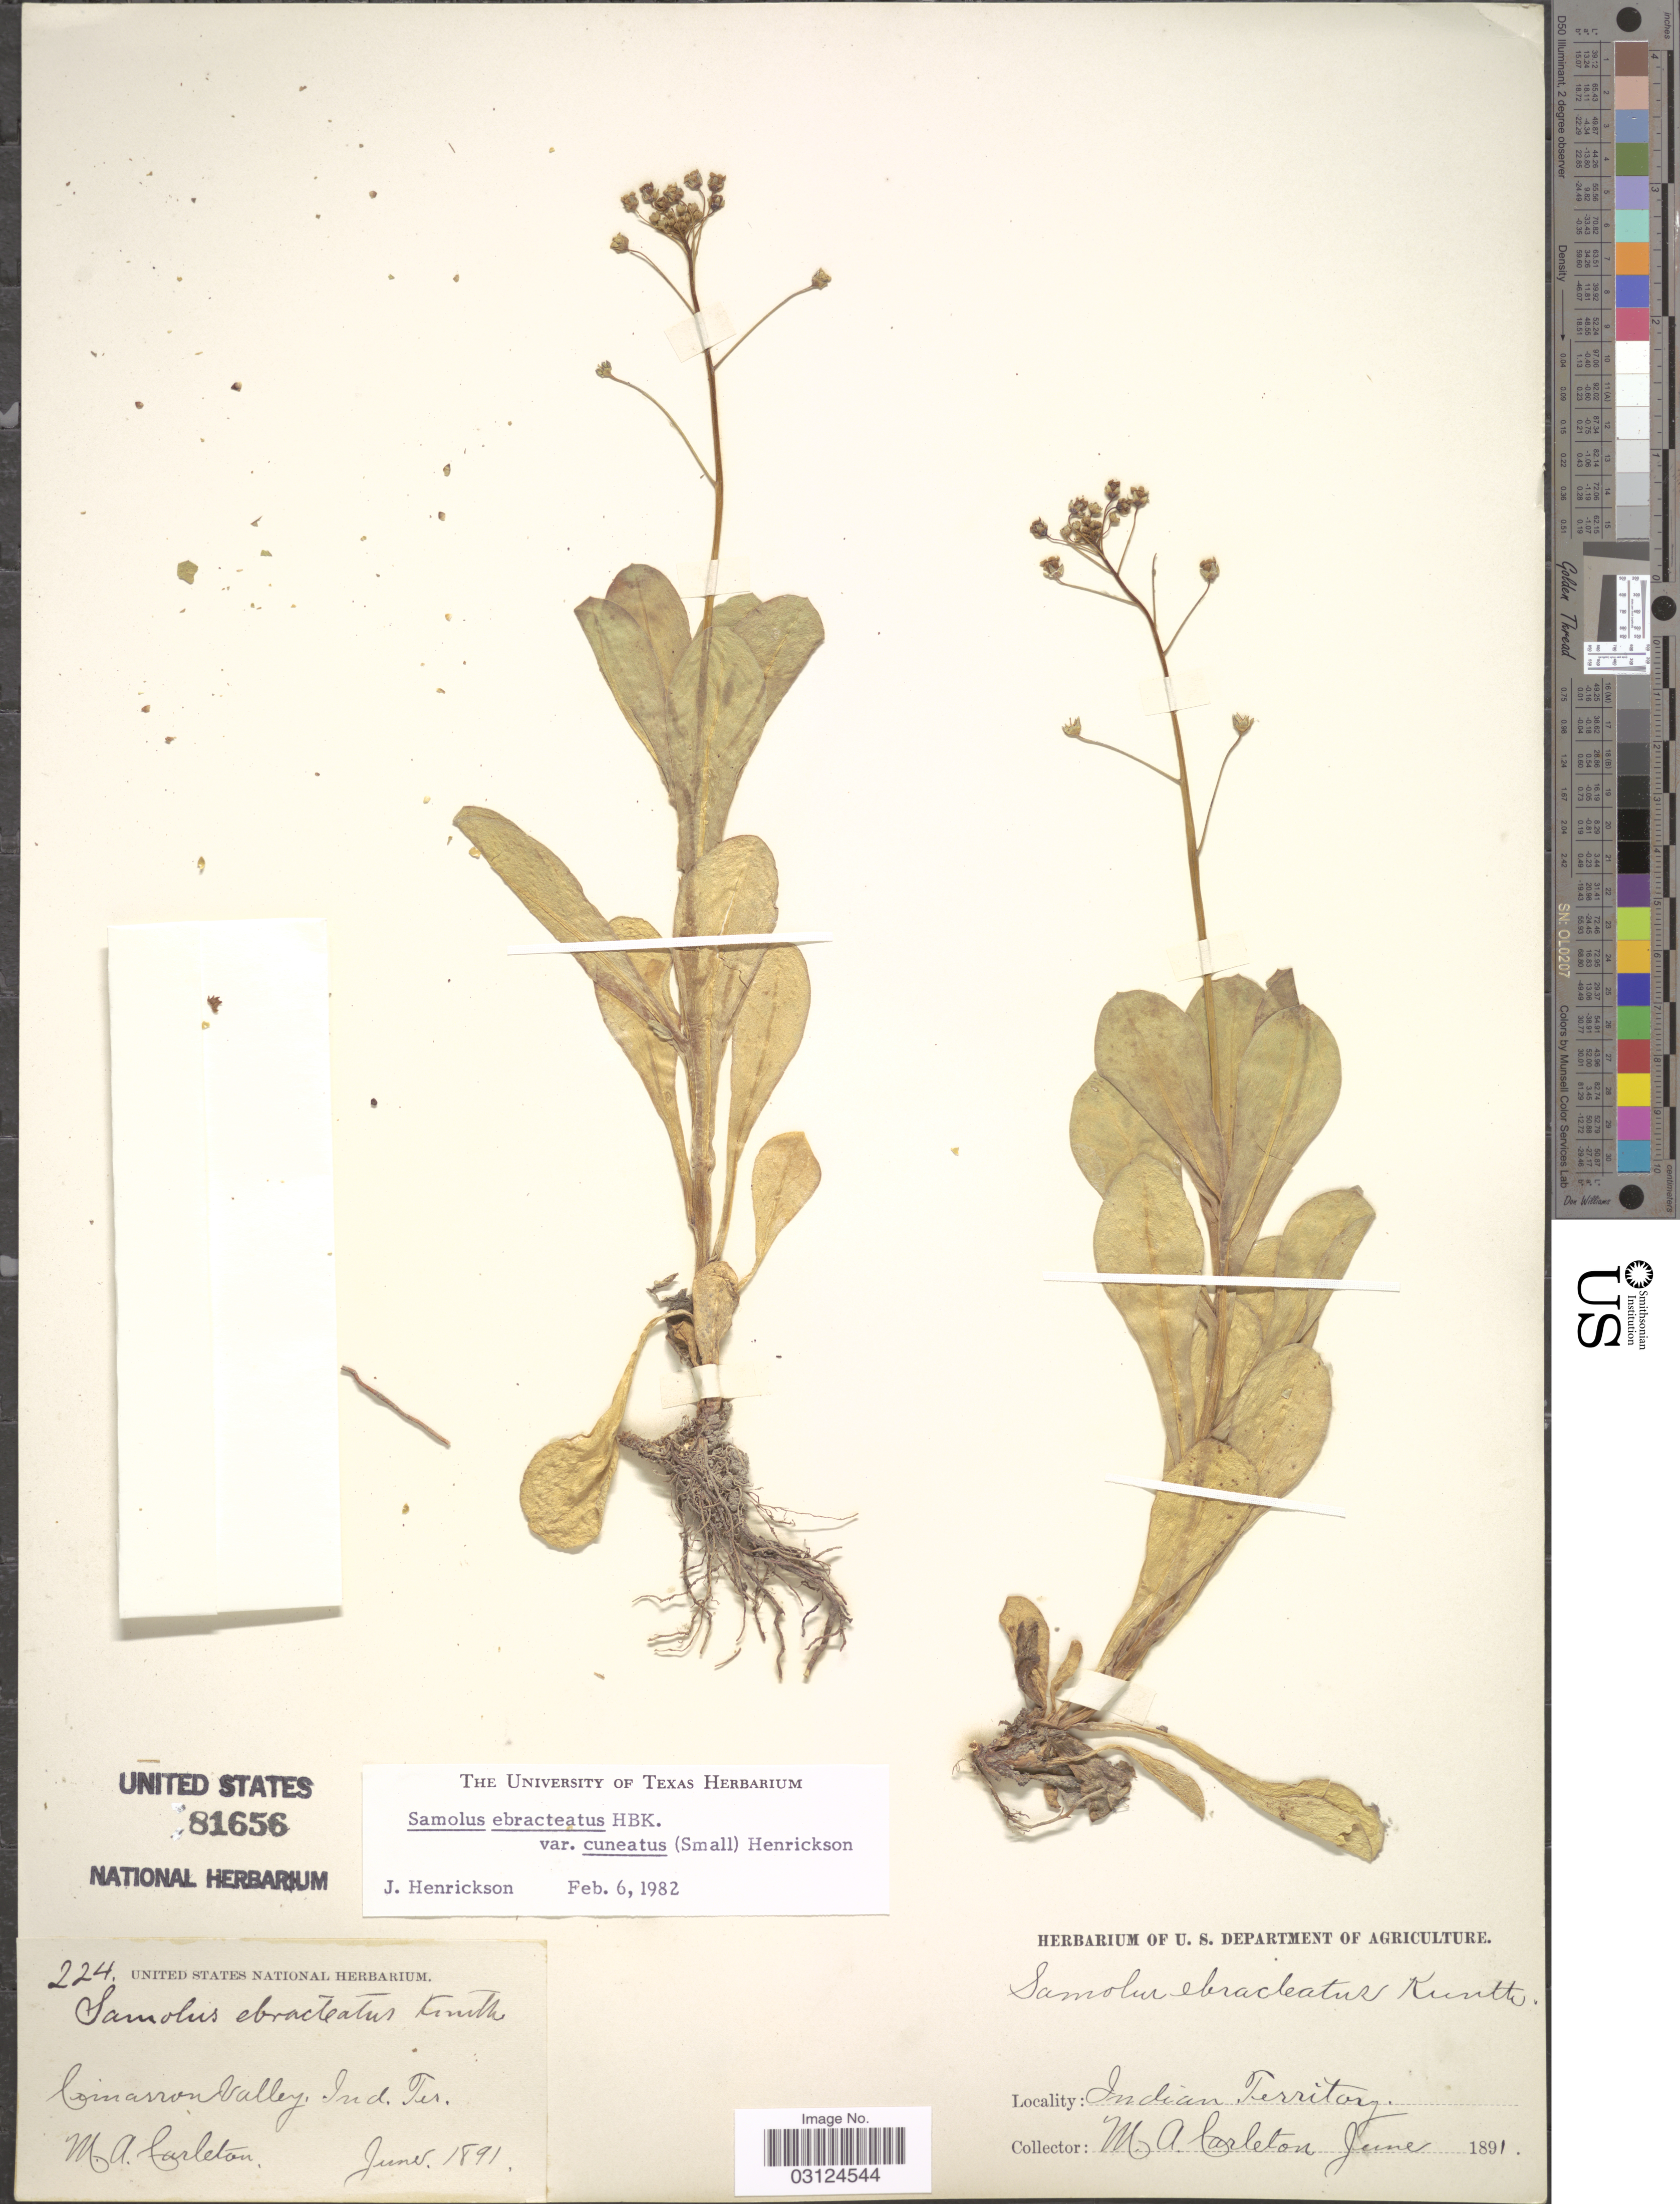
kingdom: Plantae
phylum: Tracheophyta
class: Magnoliopsida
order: Ericales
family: Primulaceae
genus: Samolus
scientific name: Samolus ebracteatus subsp. cuneatus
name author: (Small) R. Knuth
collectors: M. A. Carleton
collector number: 224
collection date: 1891-06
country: United States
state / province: Oklahoma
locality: Cimarron Valley, Indian Territory.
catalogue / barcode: US 81656